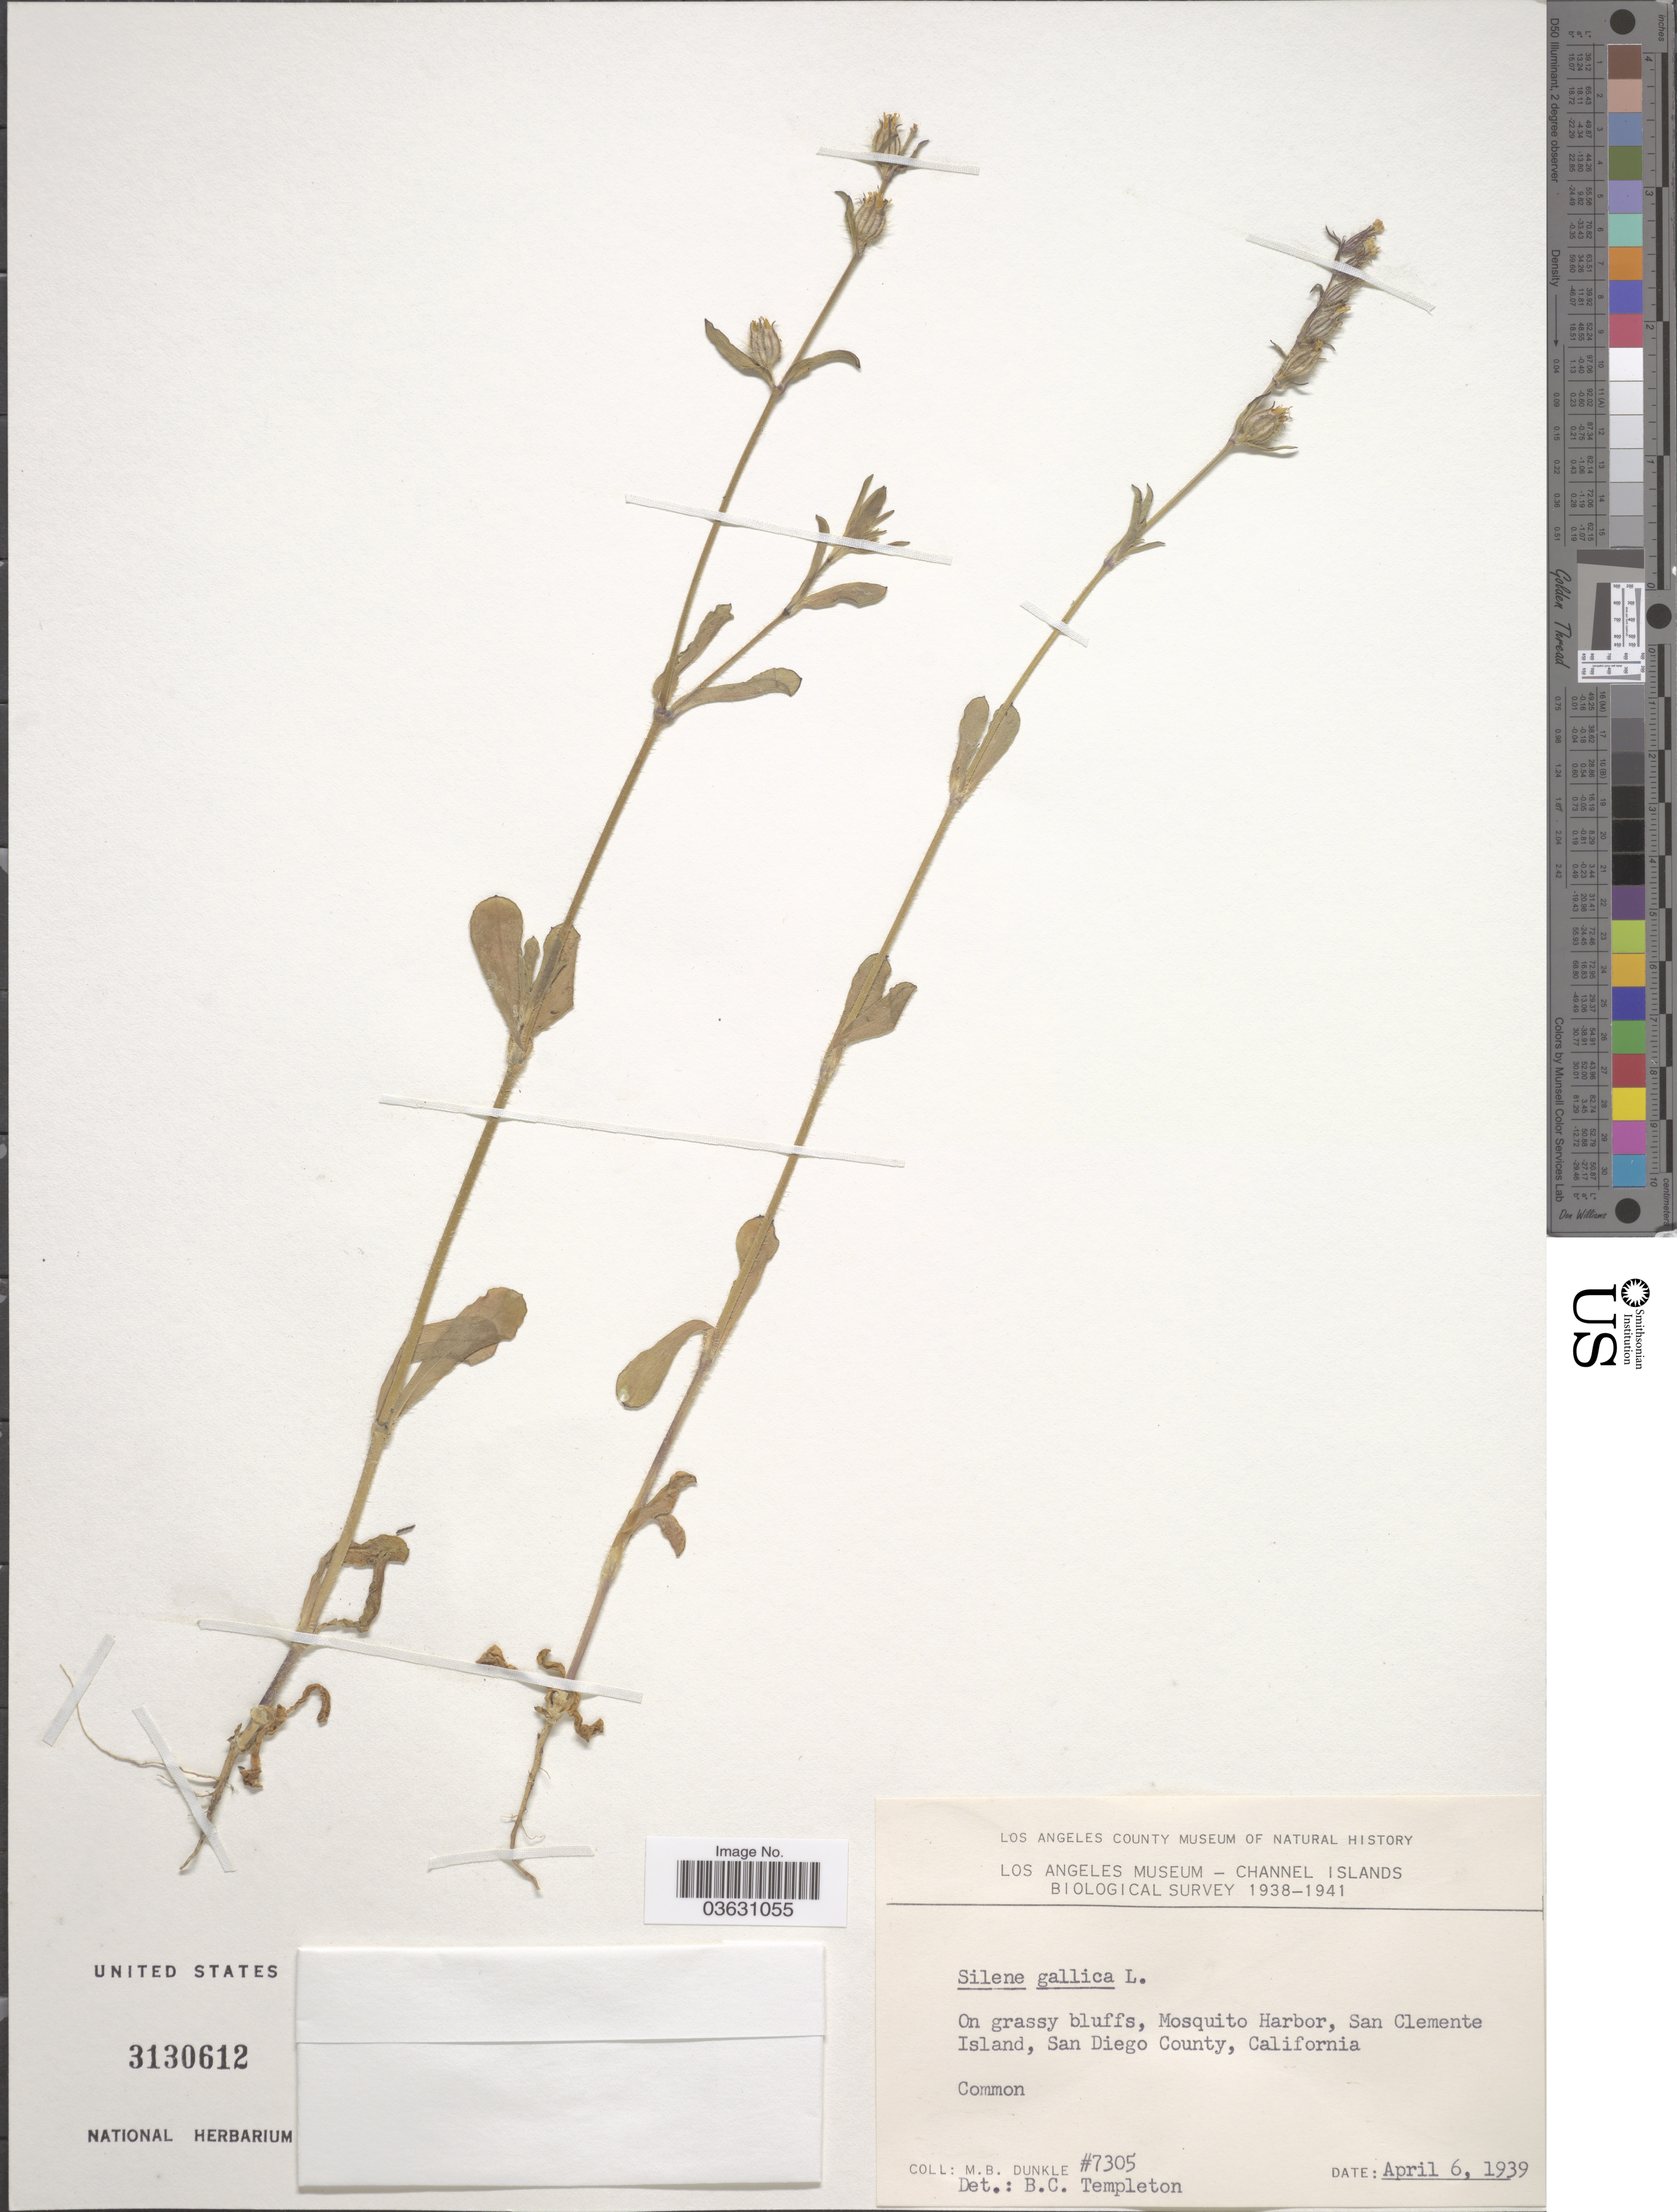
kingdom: Plantae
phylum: Tracheophyta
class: Magnoliopsida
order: Caryophyllales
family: Caryophyllaceae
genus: Silene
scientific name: Silene gallica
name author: L.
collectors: M. Dunkle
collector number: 7305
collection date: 1939-04-06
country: United States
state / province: California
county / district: San Diego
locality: Channel Islands. On grassy bluffs, Mosquito Harbor, San Clemente Island, San Diego County.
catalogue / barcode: US 3130612